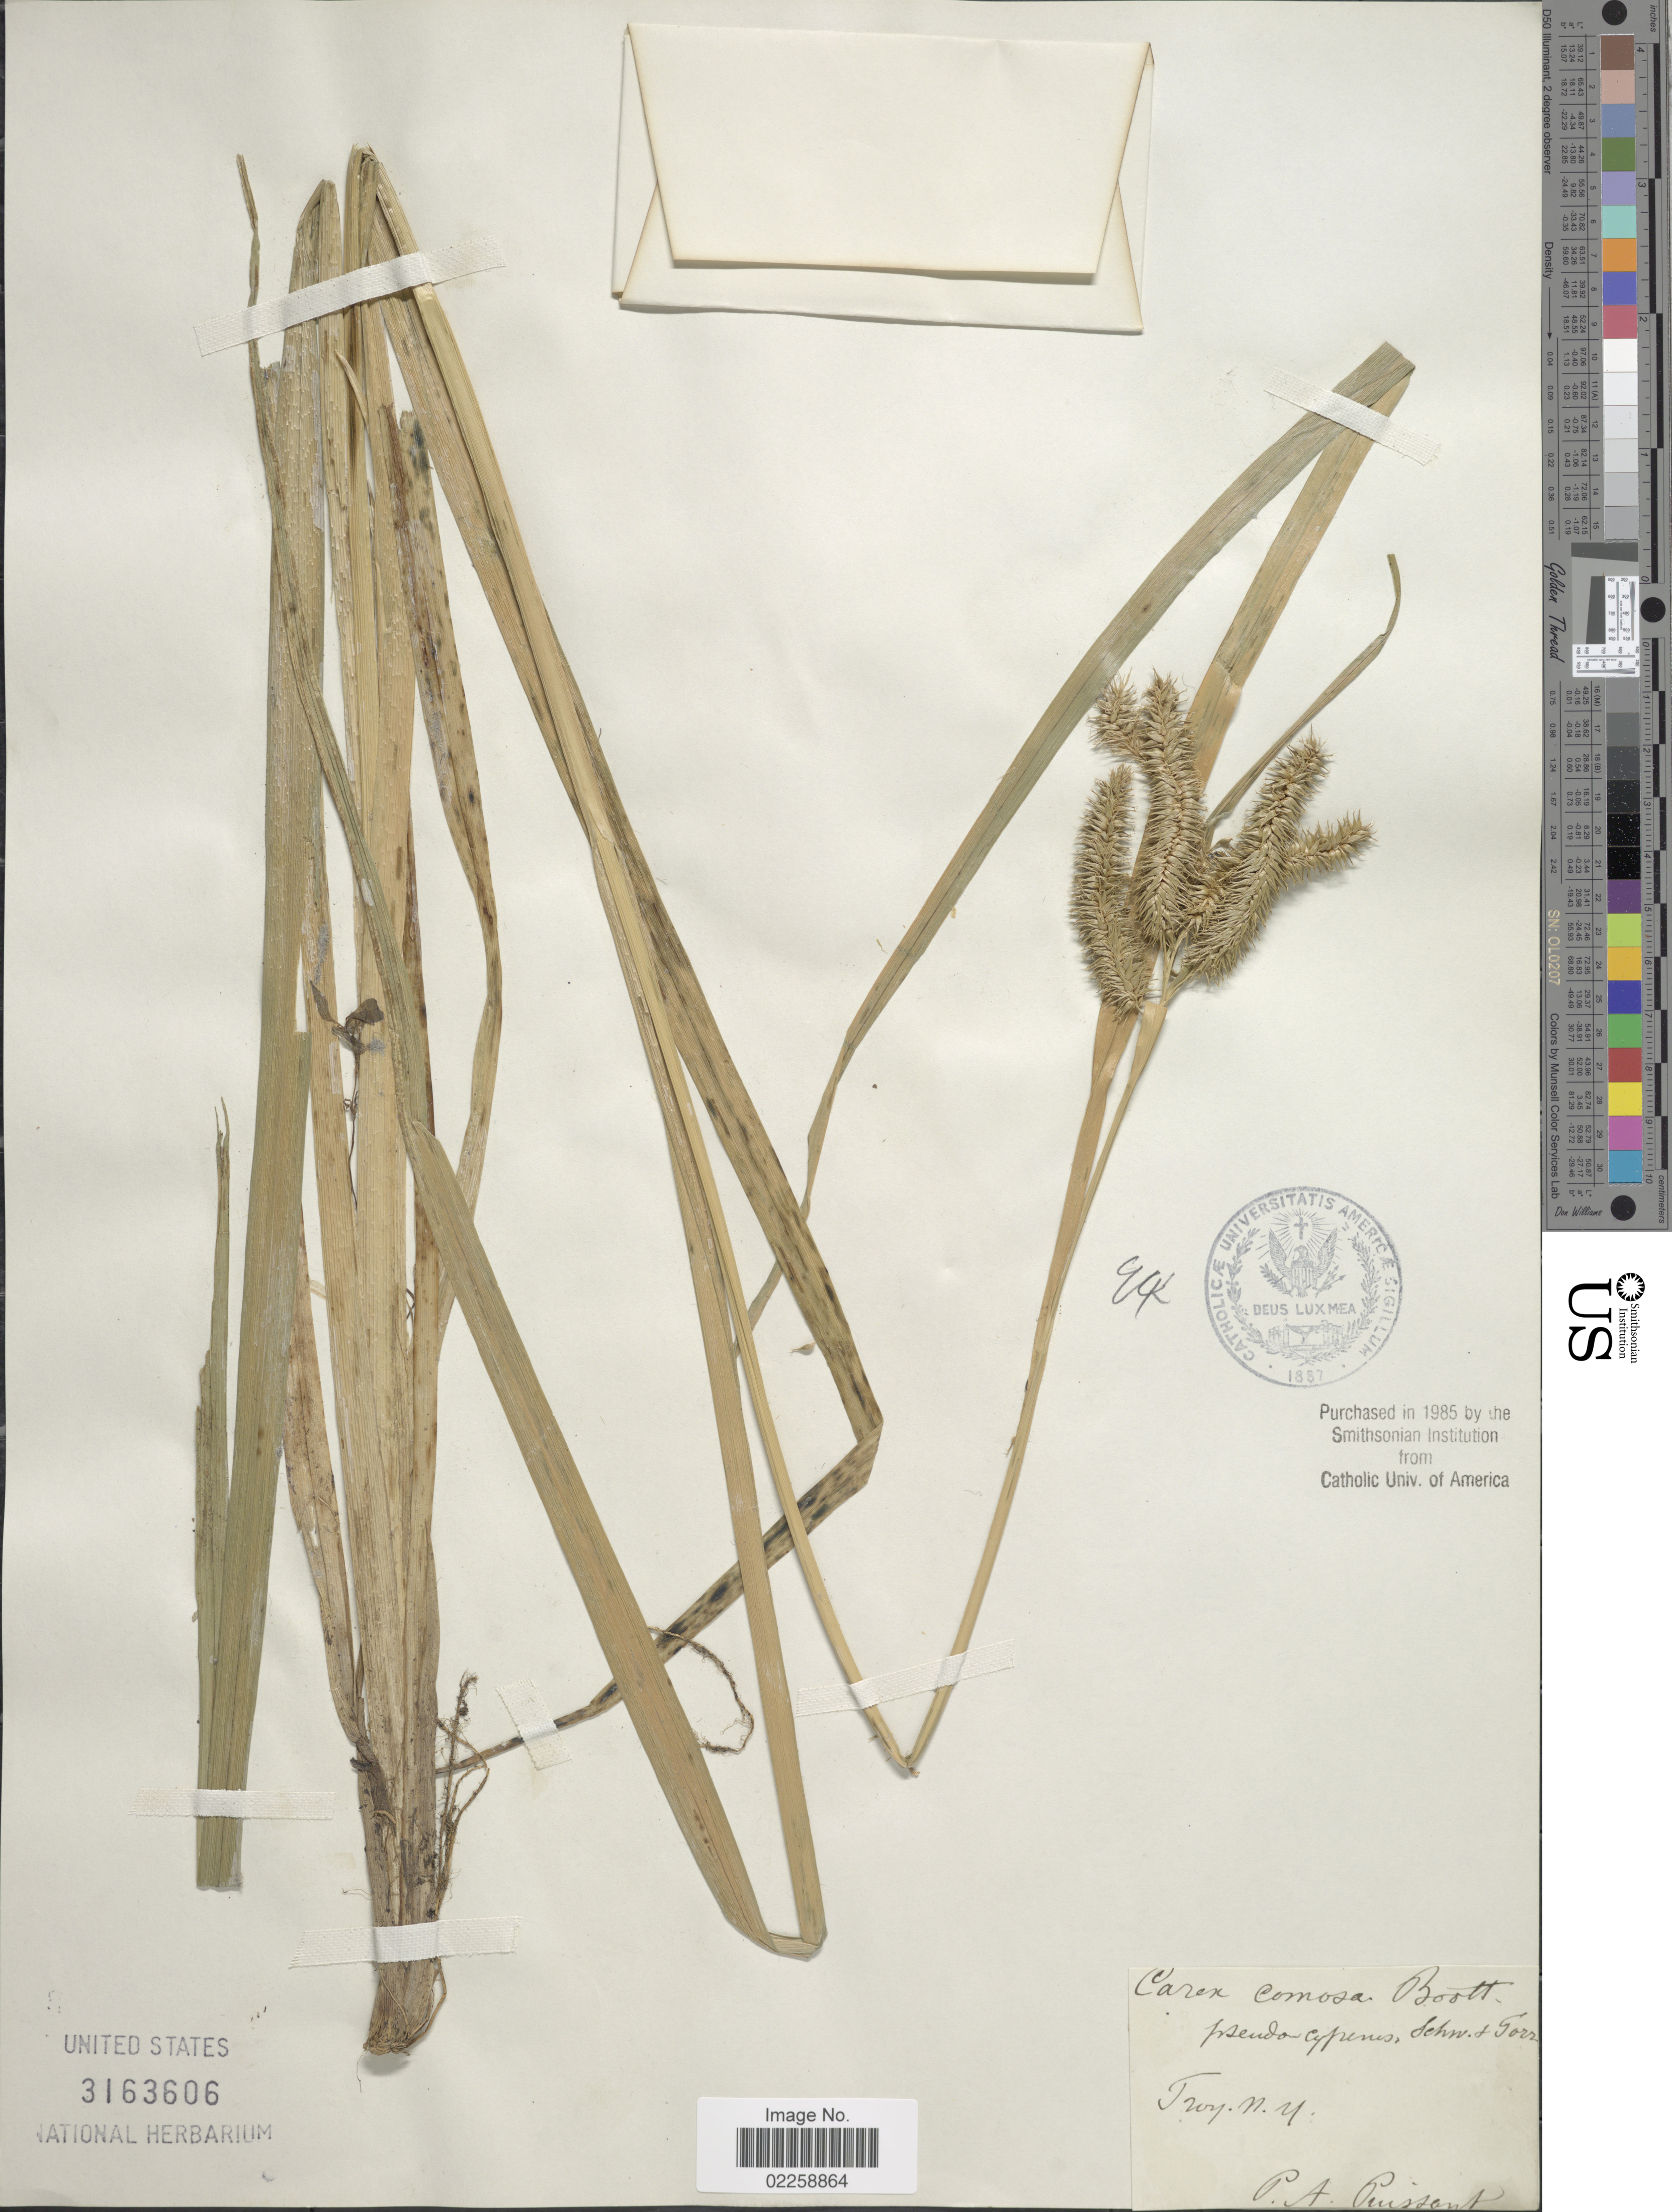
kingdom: Plantae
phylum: Tracheophyta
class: Liliopsida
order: Poales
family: Cyperaceae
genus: Carex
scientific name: Carex comosa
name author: Boott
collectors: P. Puissant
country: United States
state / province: New York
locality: Troy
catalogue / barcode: US 3163606